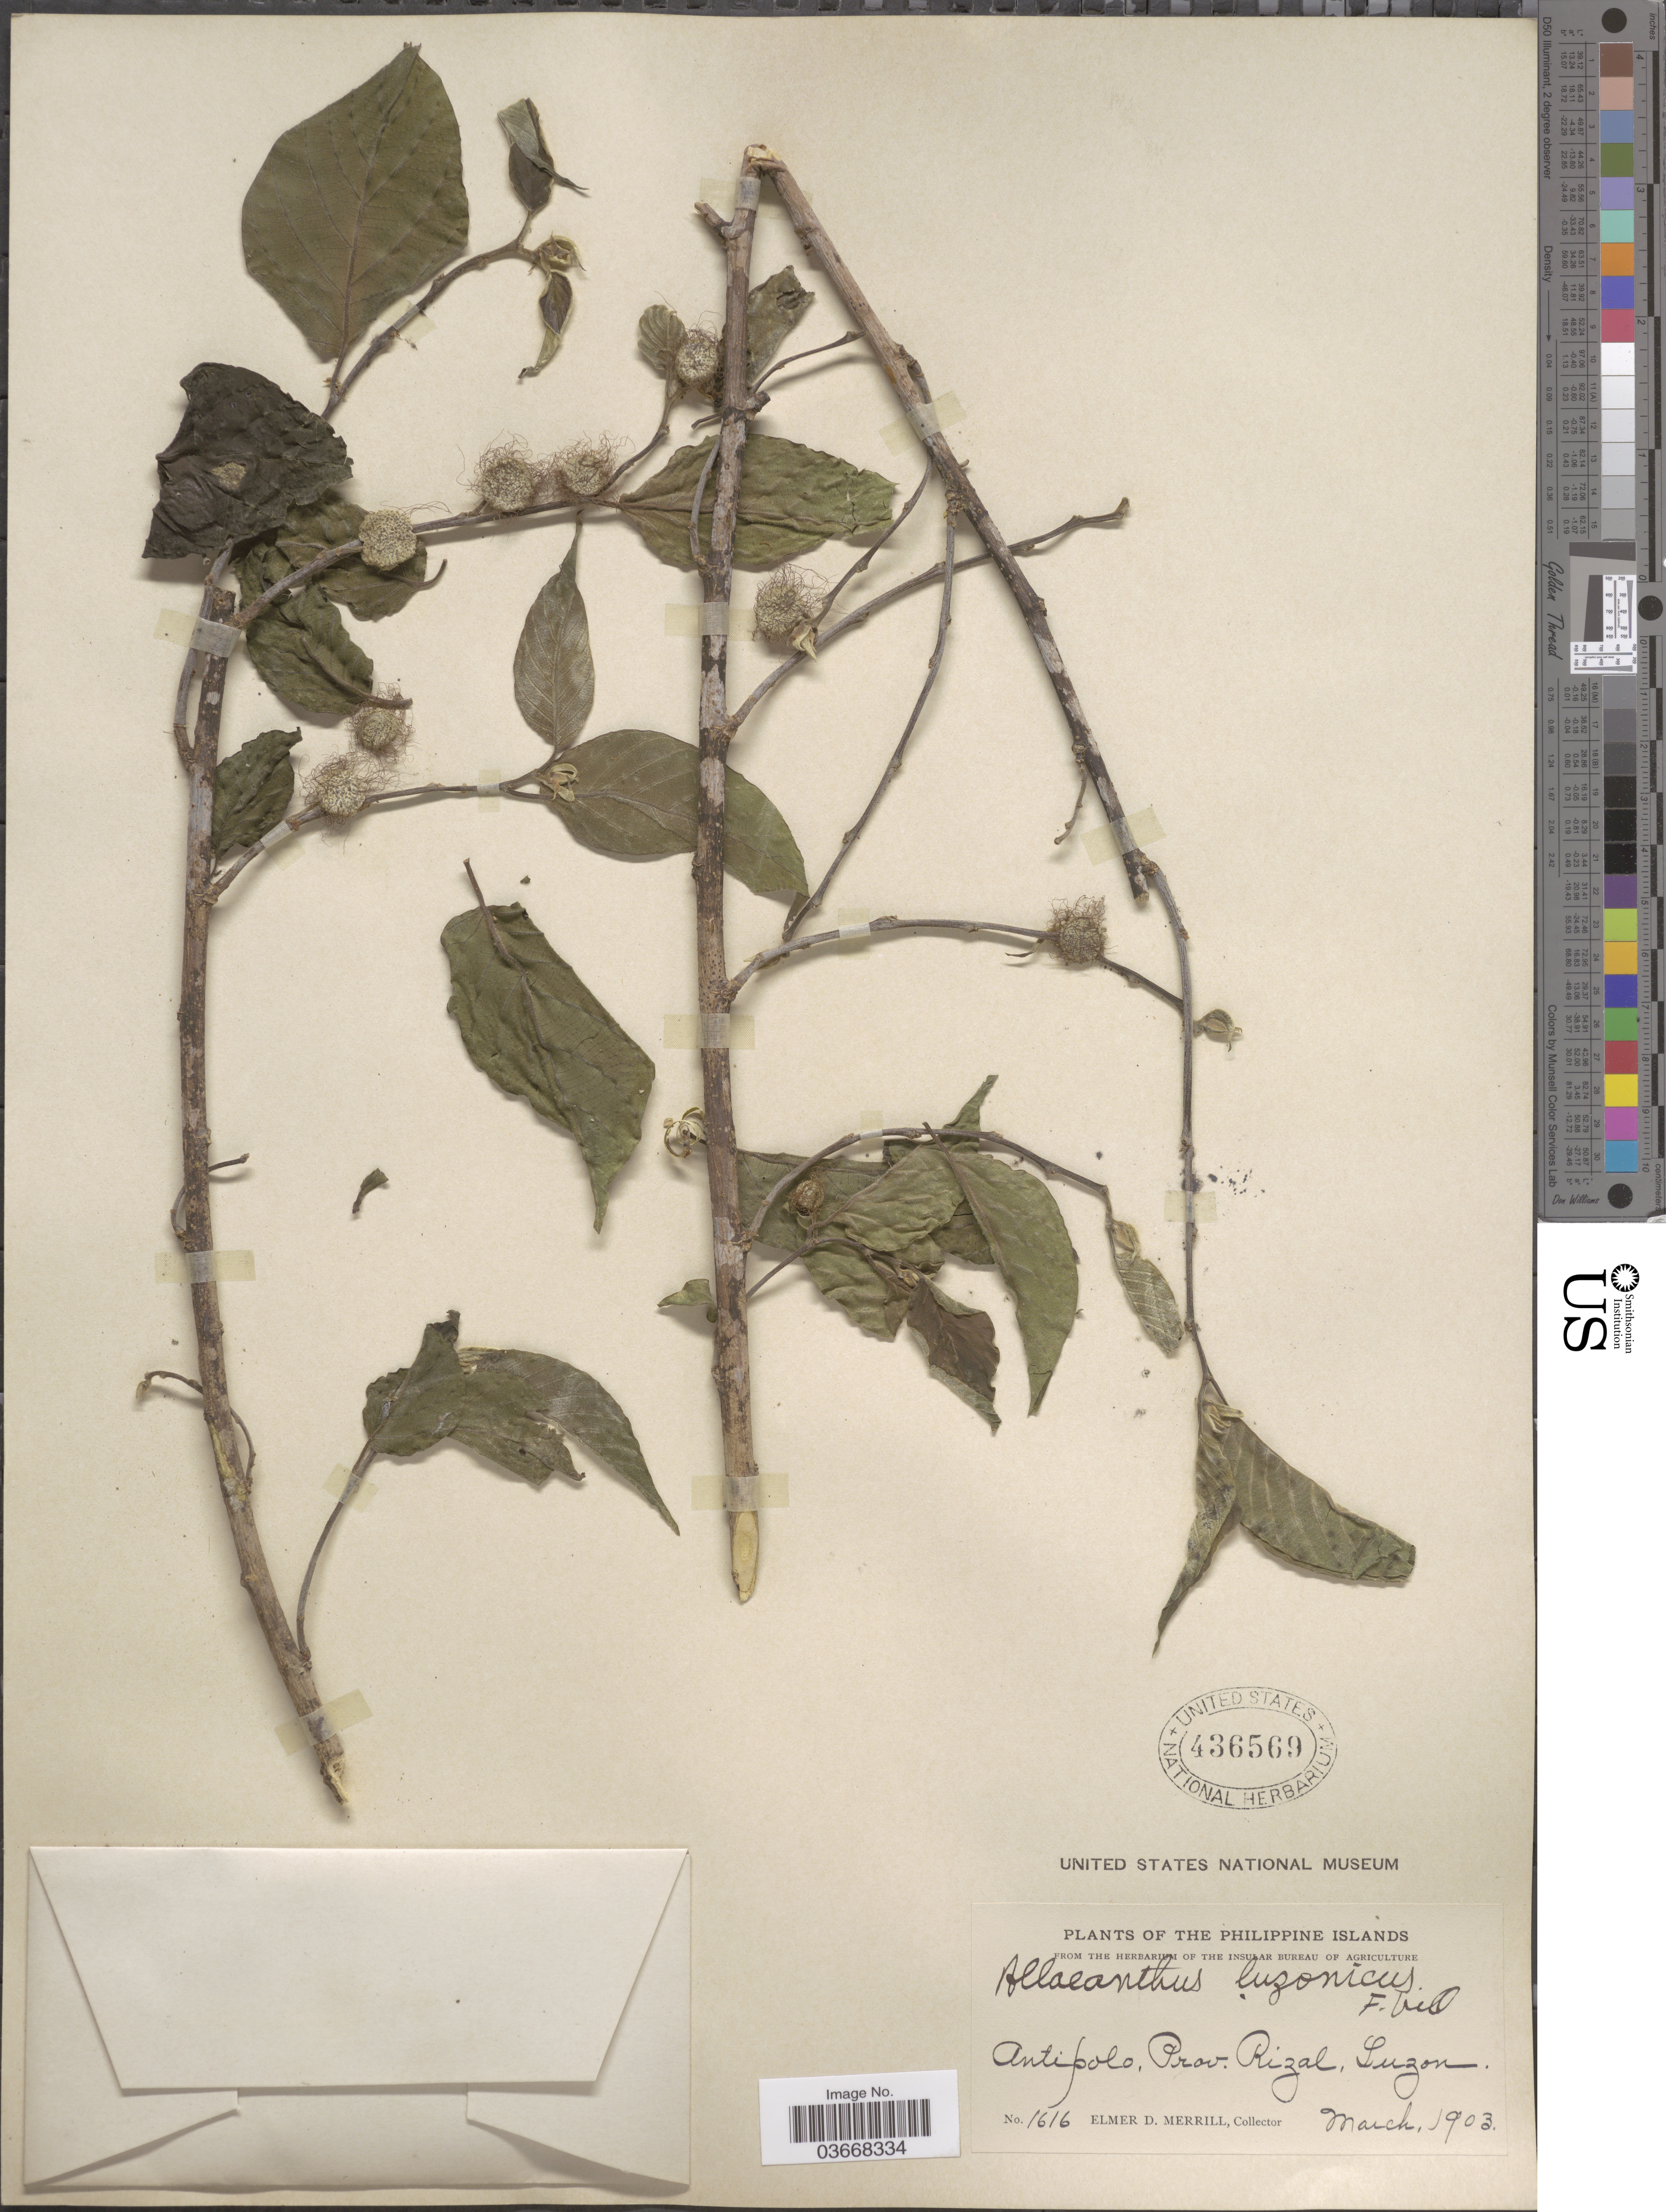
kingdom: Plantae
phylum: Tracheophyta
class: Magnoliopsida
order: Rosales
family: Moraceae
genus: Allaeanthus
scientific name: Allaeanthus luzonicus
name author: Fern.-Vill.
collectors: E. D. Merrill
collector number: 1616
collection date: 1903-03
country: Philippines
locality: Antipolo, Prov. Rizal, Luzon.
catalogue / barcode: US 436569